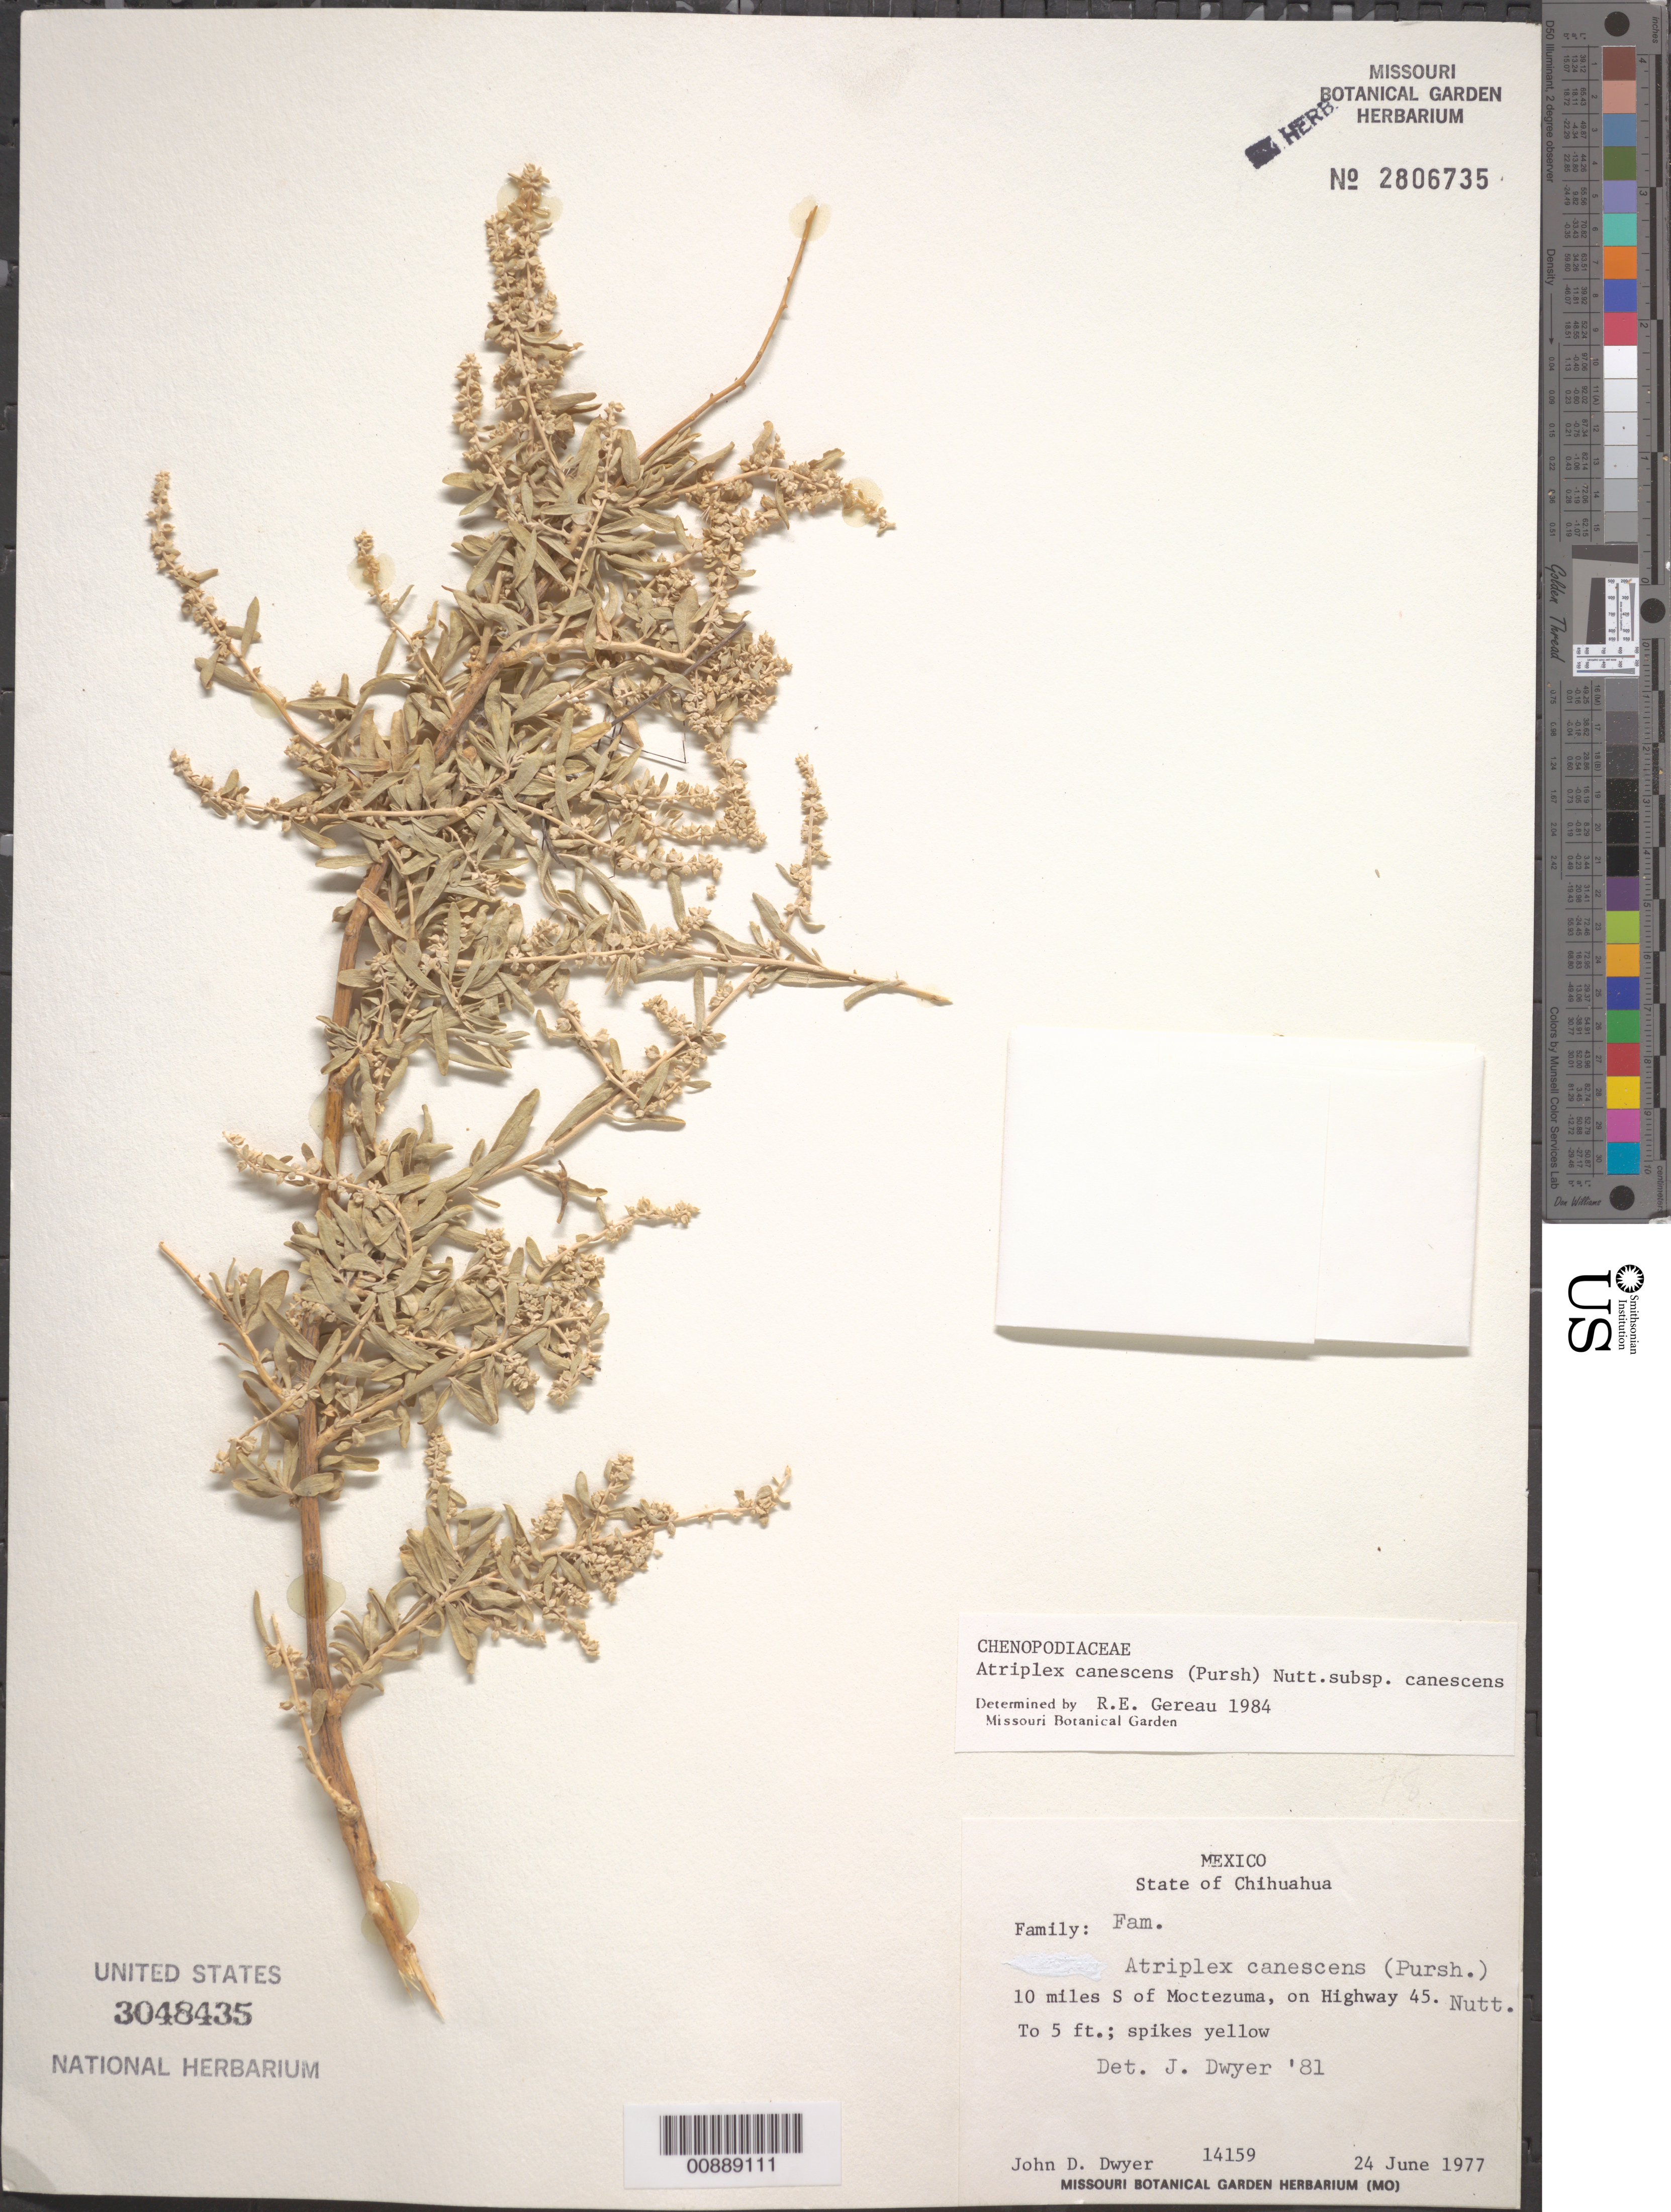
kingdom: Plantae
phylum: Tracheophyta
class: Magnoliopsida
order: Caryophyllales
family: Amaranthaceae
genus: Atriplex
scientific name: Atriplex canescens subsp. canescens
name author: (Pursh) Nutt.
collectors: J. D. Dwyer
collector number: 14159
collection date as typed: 24 Jun 1977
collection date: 1977-06-24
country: Mexico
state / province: Chihuahua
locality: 10 miles S of Moctezuma, on Highway 45.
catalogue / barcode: US 3048435